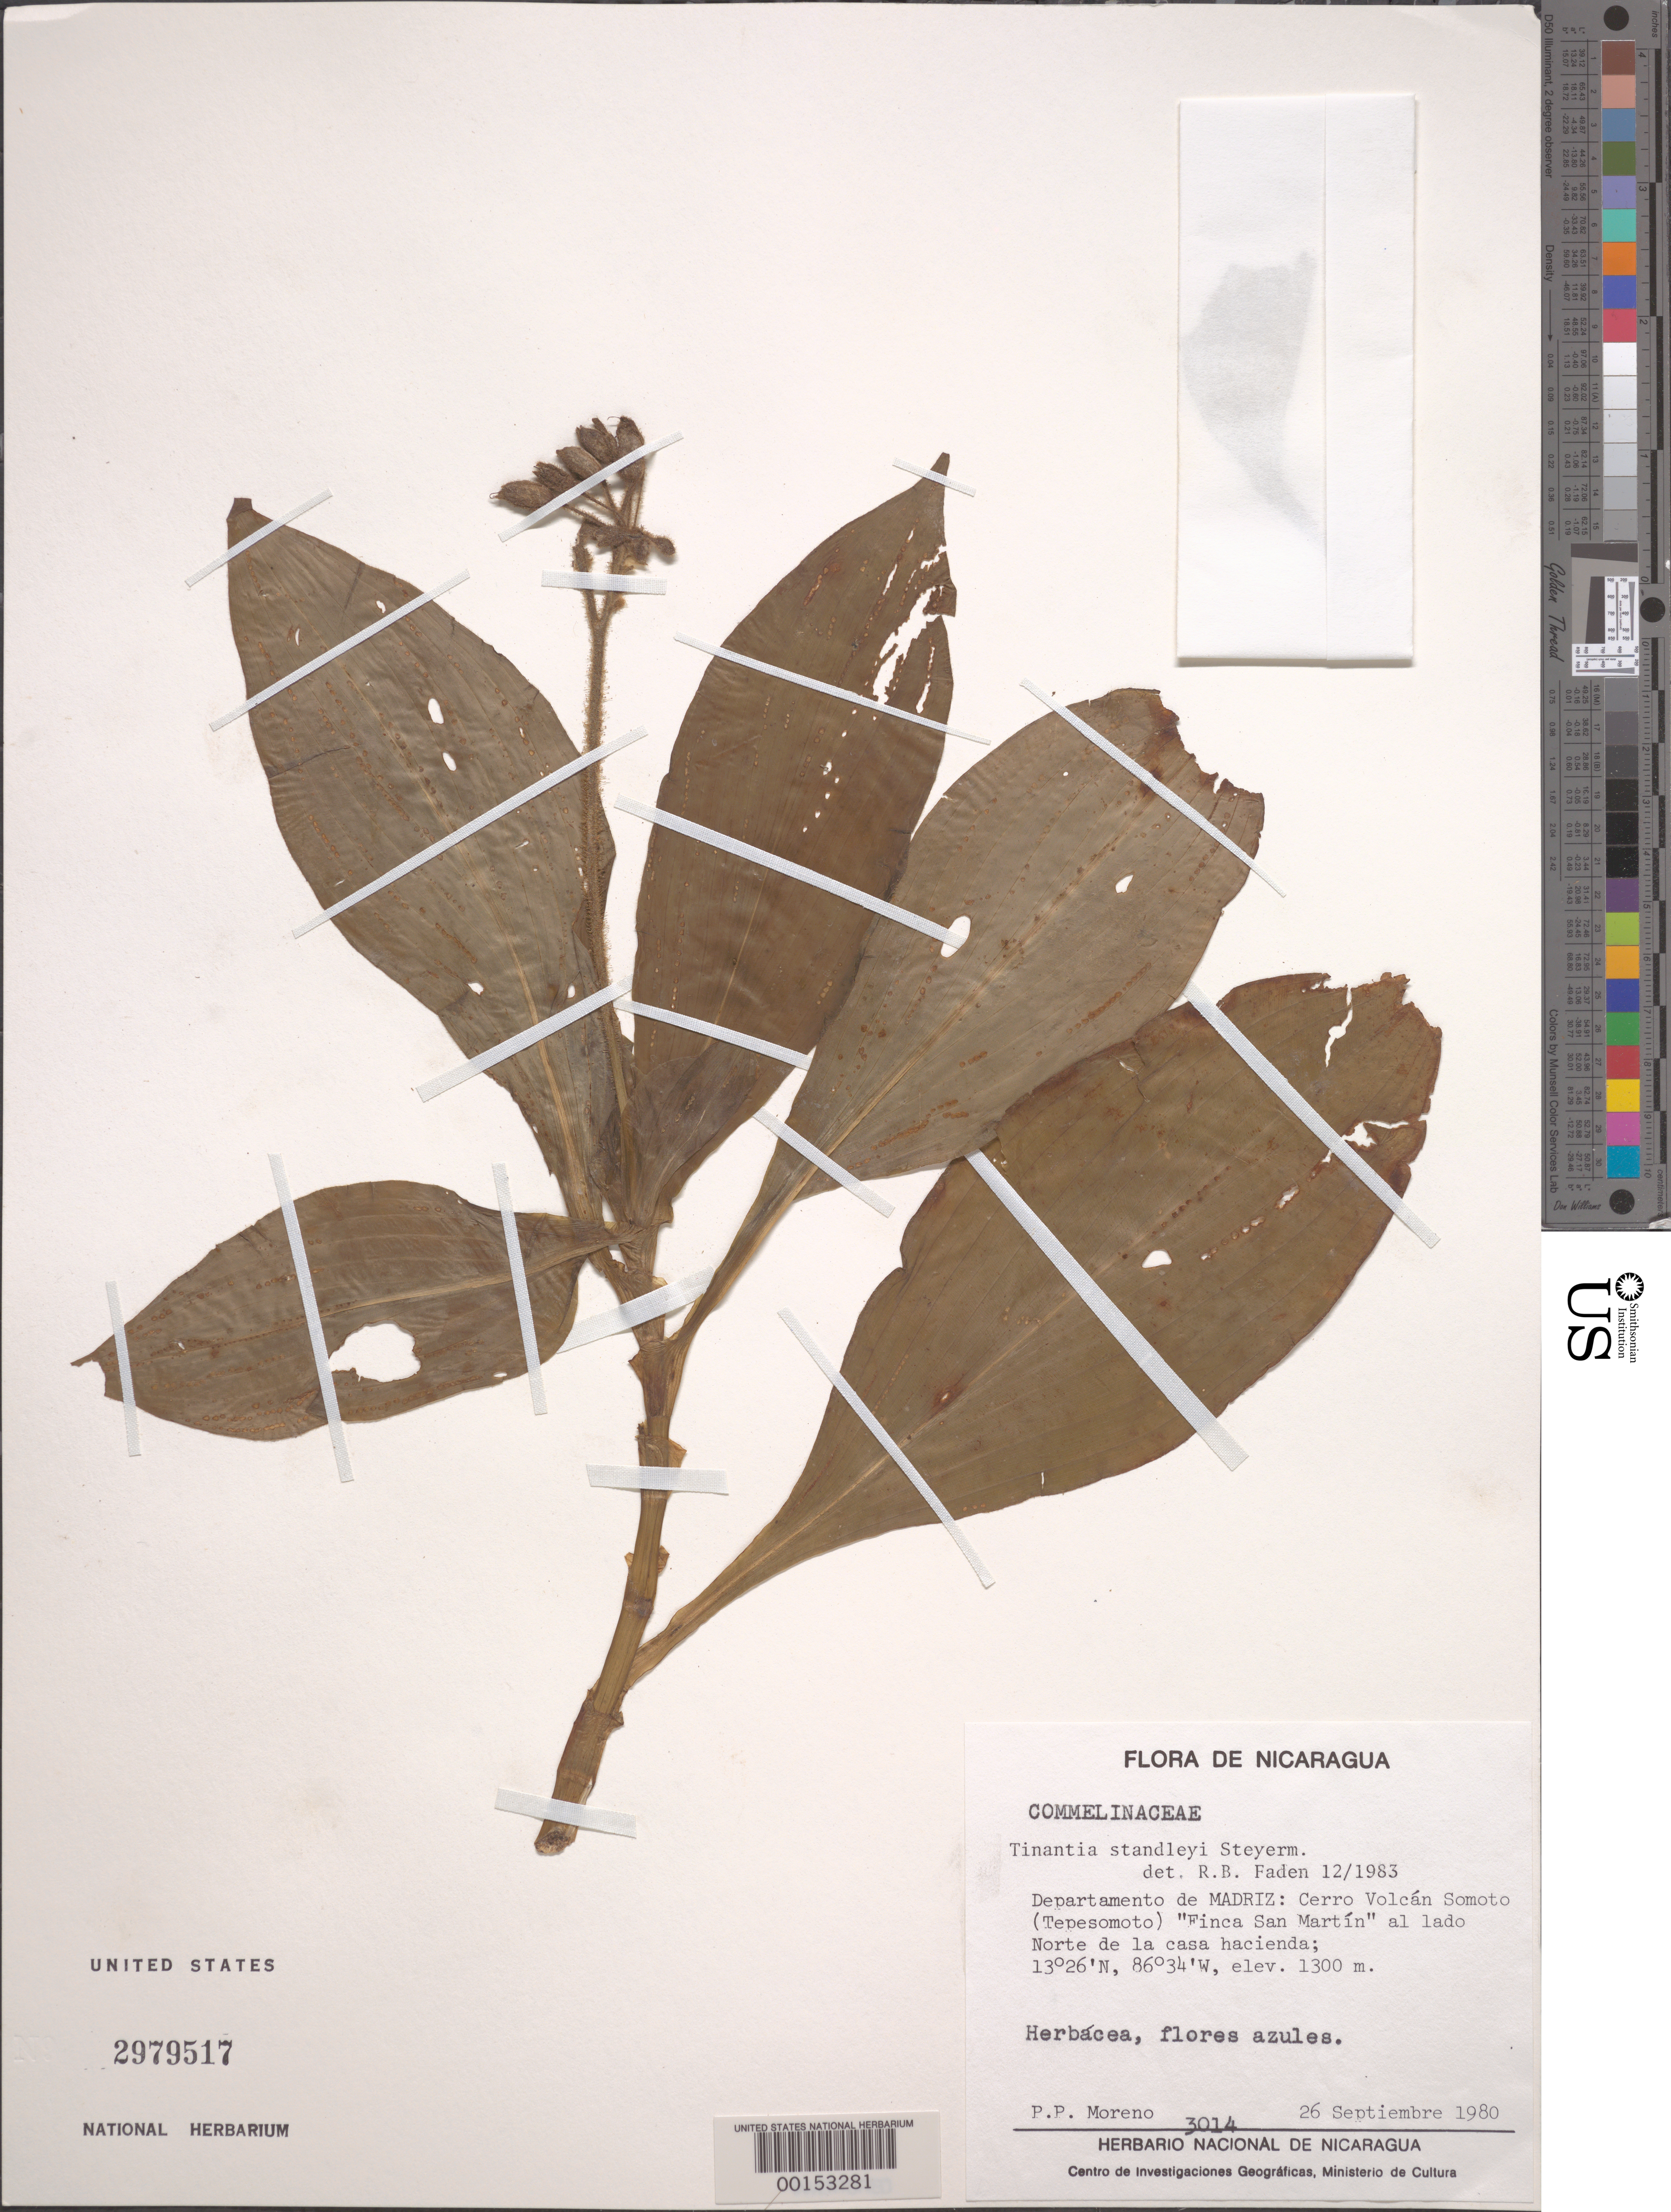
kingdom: Plantae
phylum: Tracheophyta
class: Liliopsida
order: Commelinales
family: Commelinaceae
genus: Tinantia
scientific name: Tinantia standleyi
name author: Steyerm.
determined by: Faden, Robert B., (US), Smithsonian Institution - National Museum of Natural History (UNITED STATES)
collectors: P. Moreno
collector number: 3014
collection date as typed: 26 Sep 1980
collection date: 1980-09-26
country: Nicaragua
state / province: Madriz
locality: Cerro volcan somoto, finca san martin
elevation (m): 1300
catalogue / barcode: US 2979517